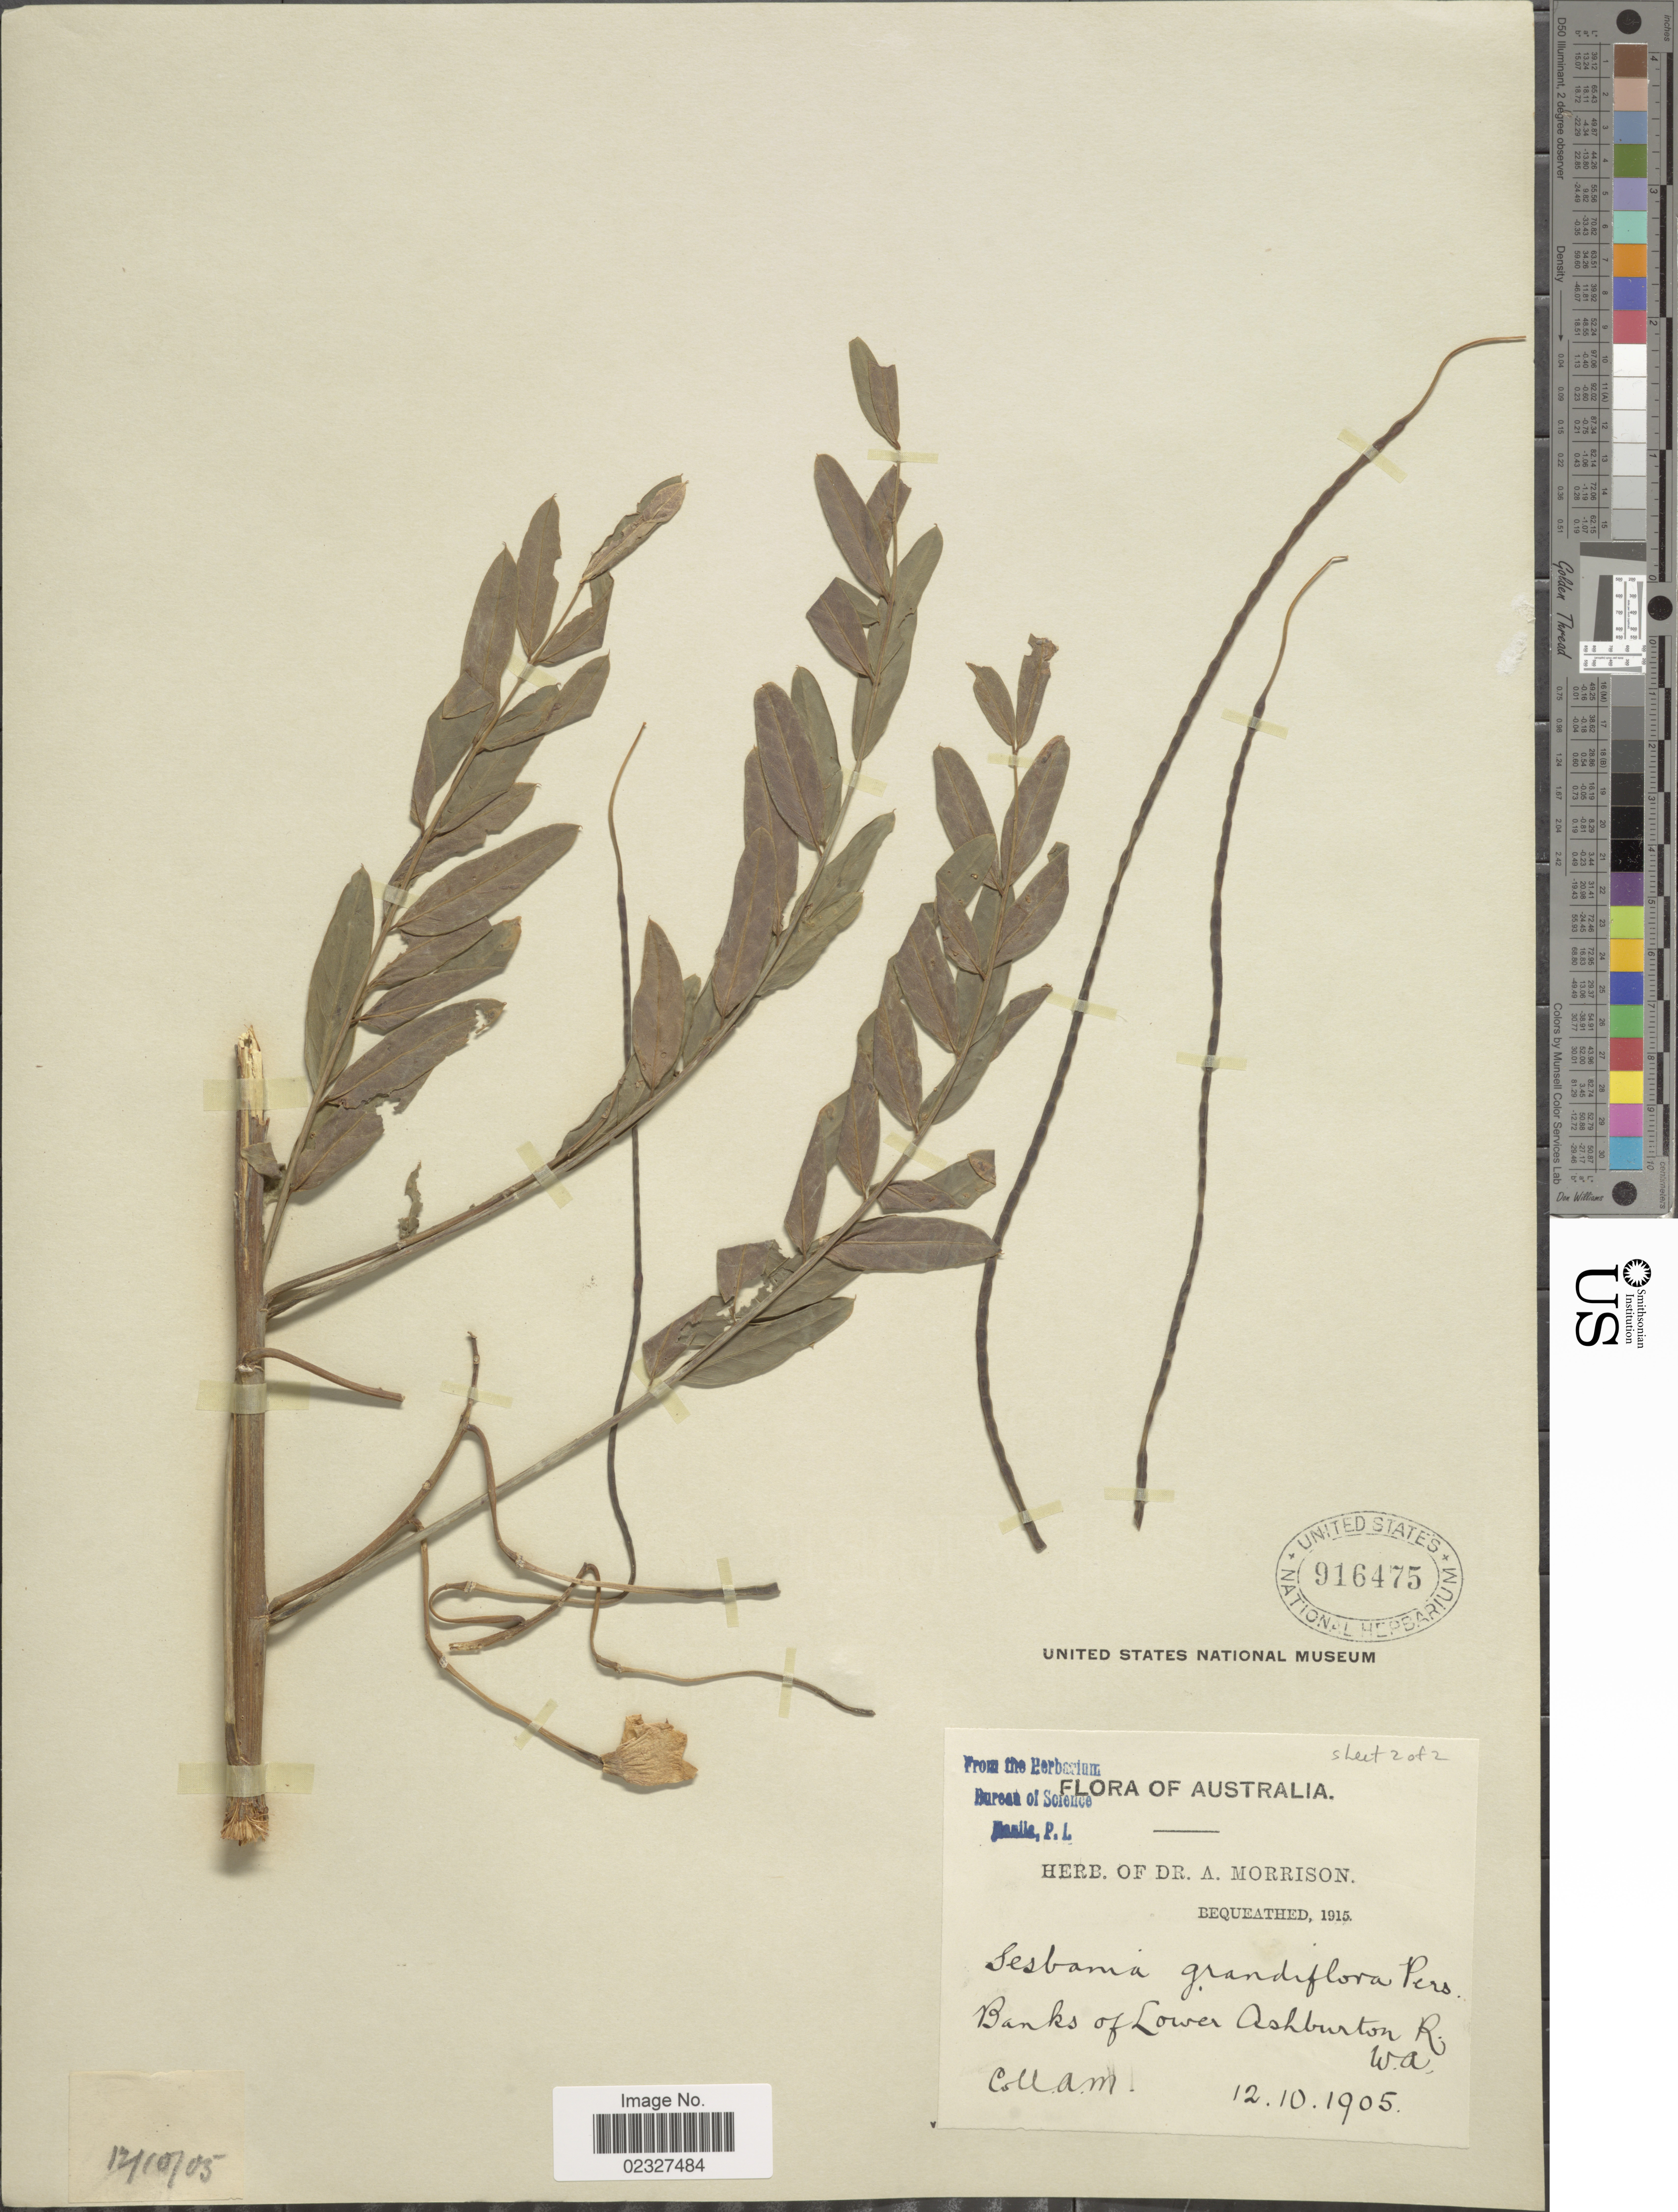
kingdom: Plantae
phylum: Tracheophyta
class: Magnoliopsida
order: Fabales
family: Fabaceae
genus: Sesbania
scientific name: Sesbania formosa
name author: (F. Muell.) N.T. Burb.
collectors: A. Morrison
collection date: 1905-10-12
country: Australia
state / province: Western Australia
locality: Banks of Lower Ashburton T.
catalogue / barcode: US 916475